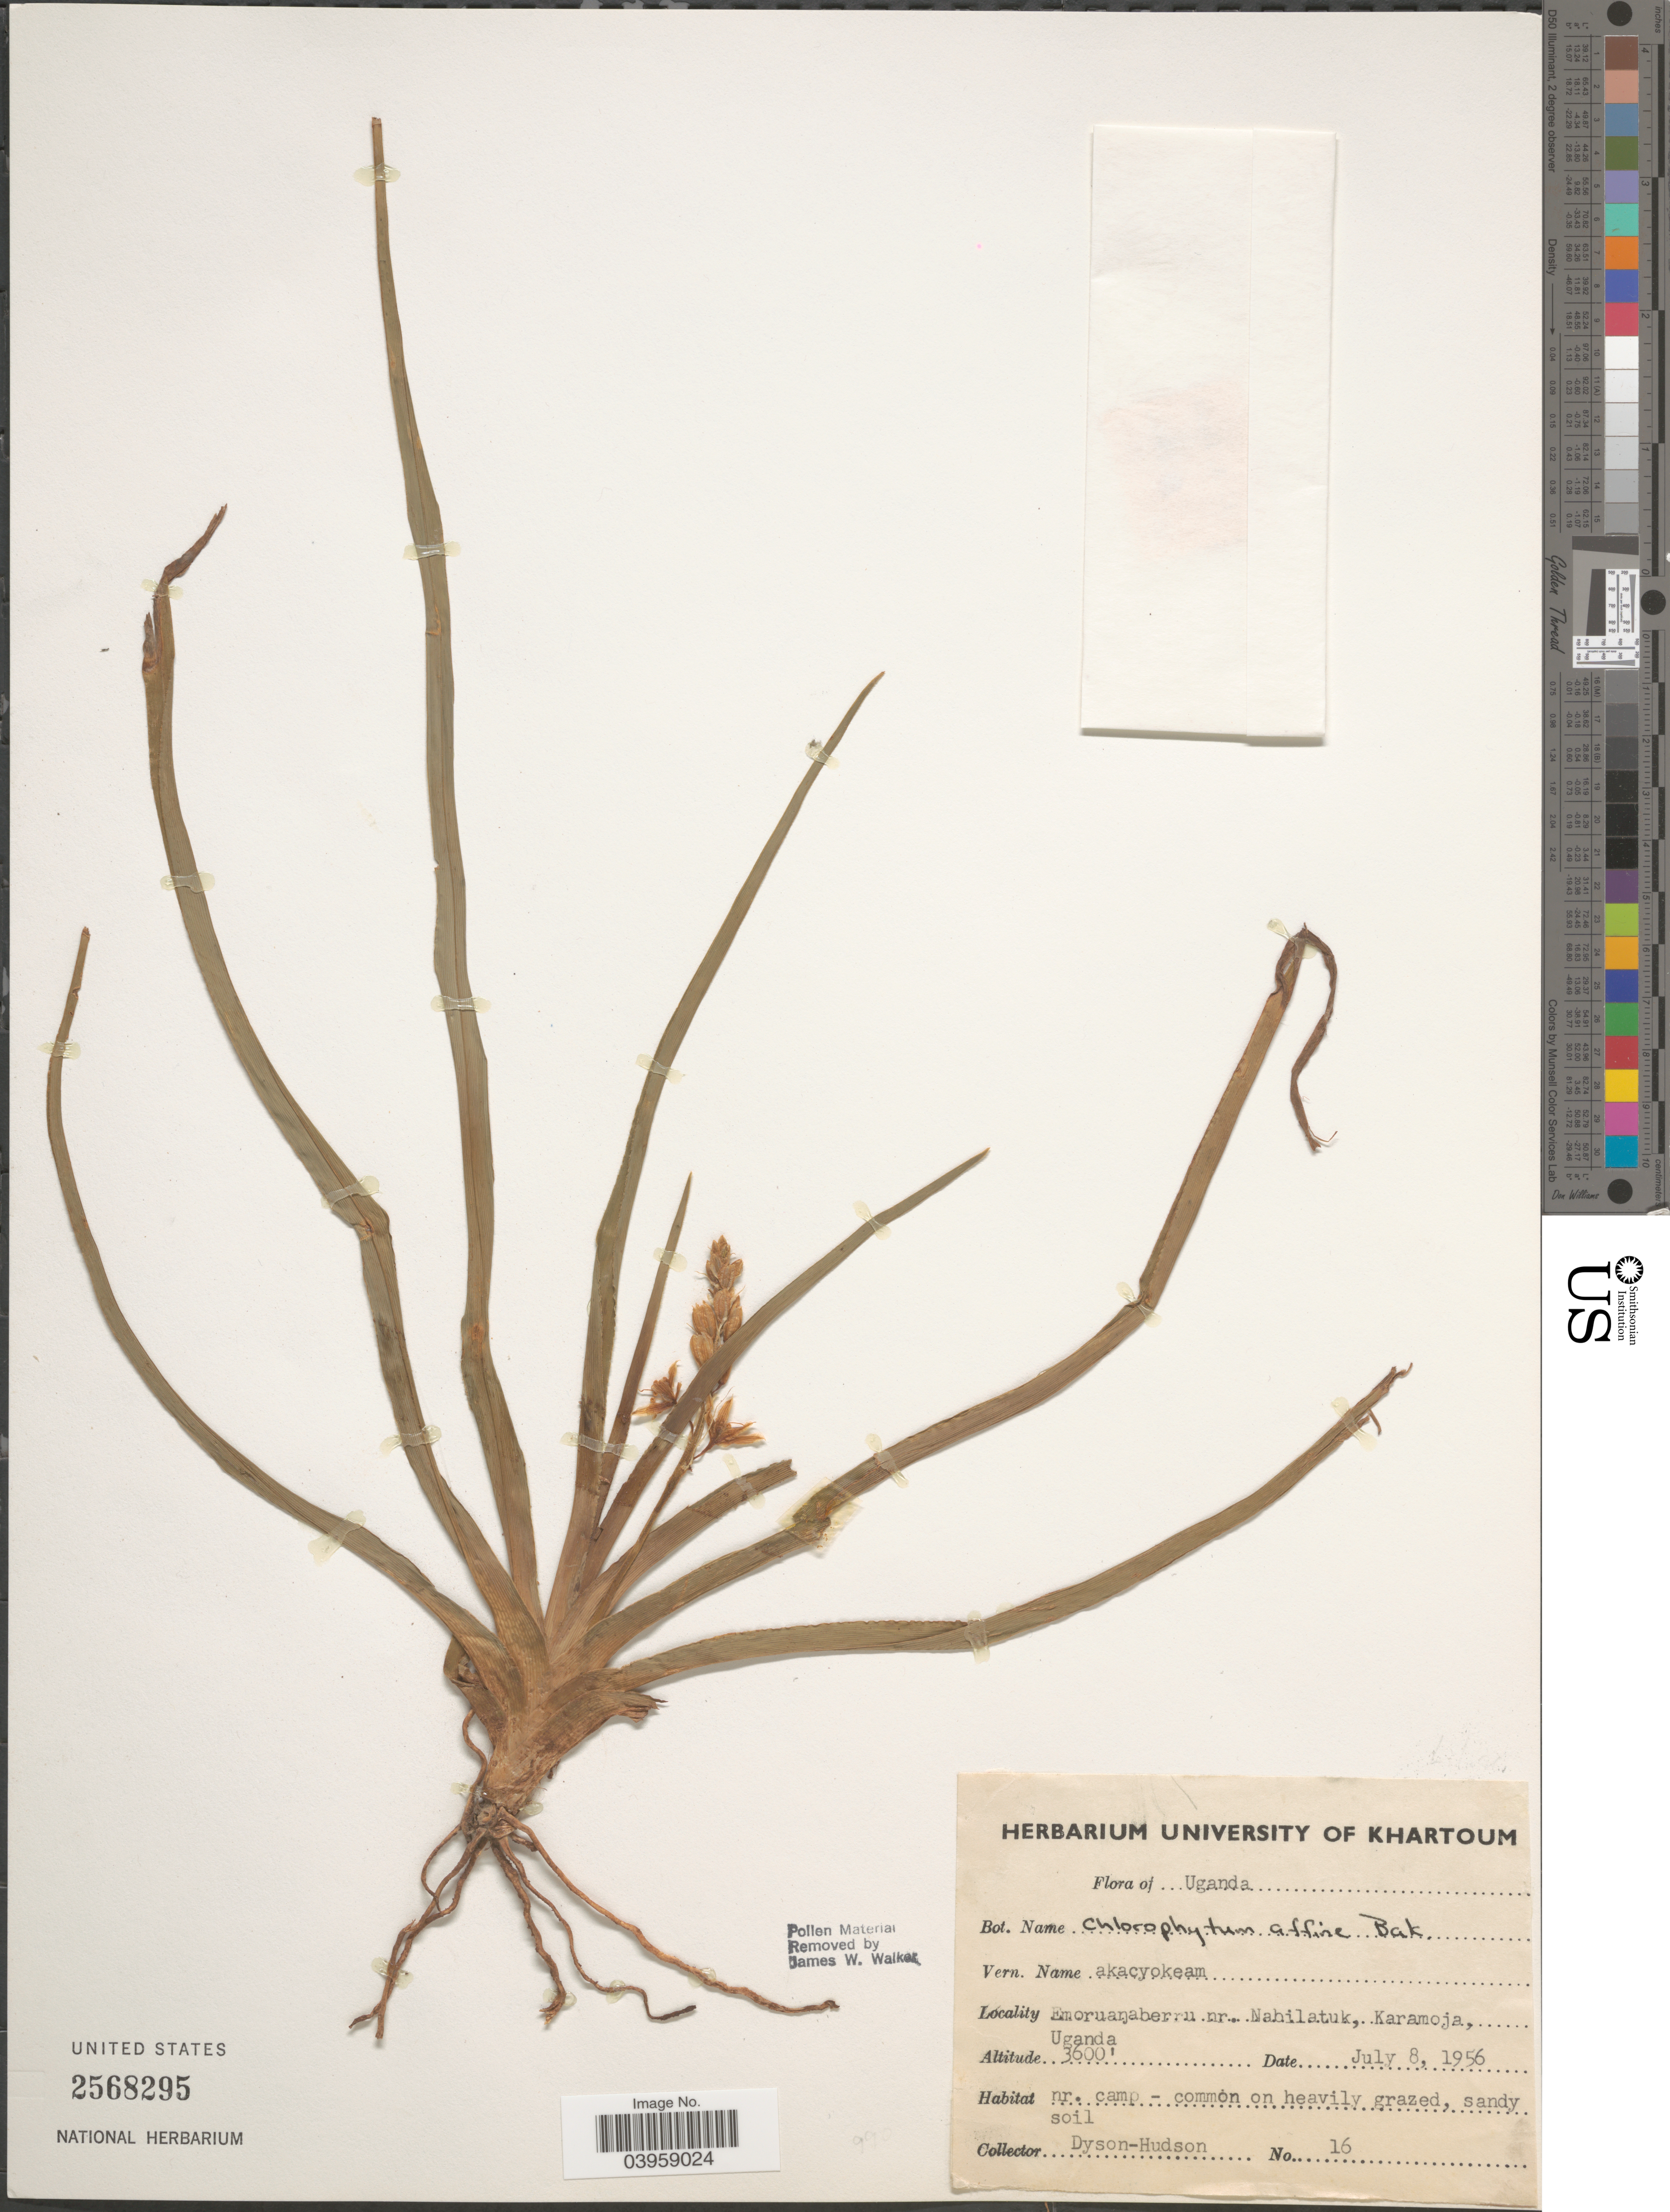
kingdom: Plantae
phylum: Tracheophyta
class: Liliopsida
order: Asparagales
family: Asparagaceae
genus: Chlorophytum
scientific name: Chlorophytum affine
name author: Baker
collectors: Dyson-Hudson, --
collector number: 16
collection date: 1956-07-08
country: Uganda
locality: Emoruanaberru nr. Nabilatuk, Karamoja.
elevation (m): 1097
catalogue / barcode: US 2568295